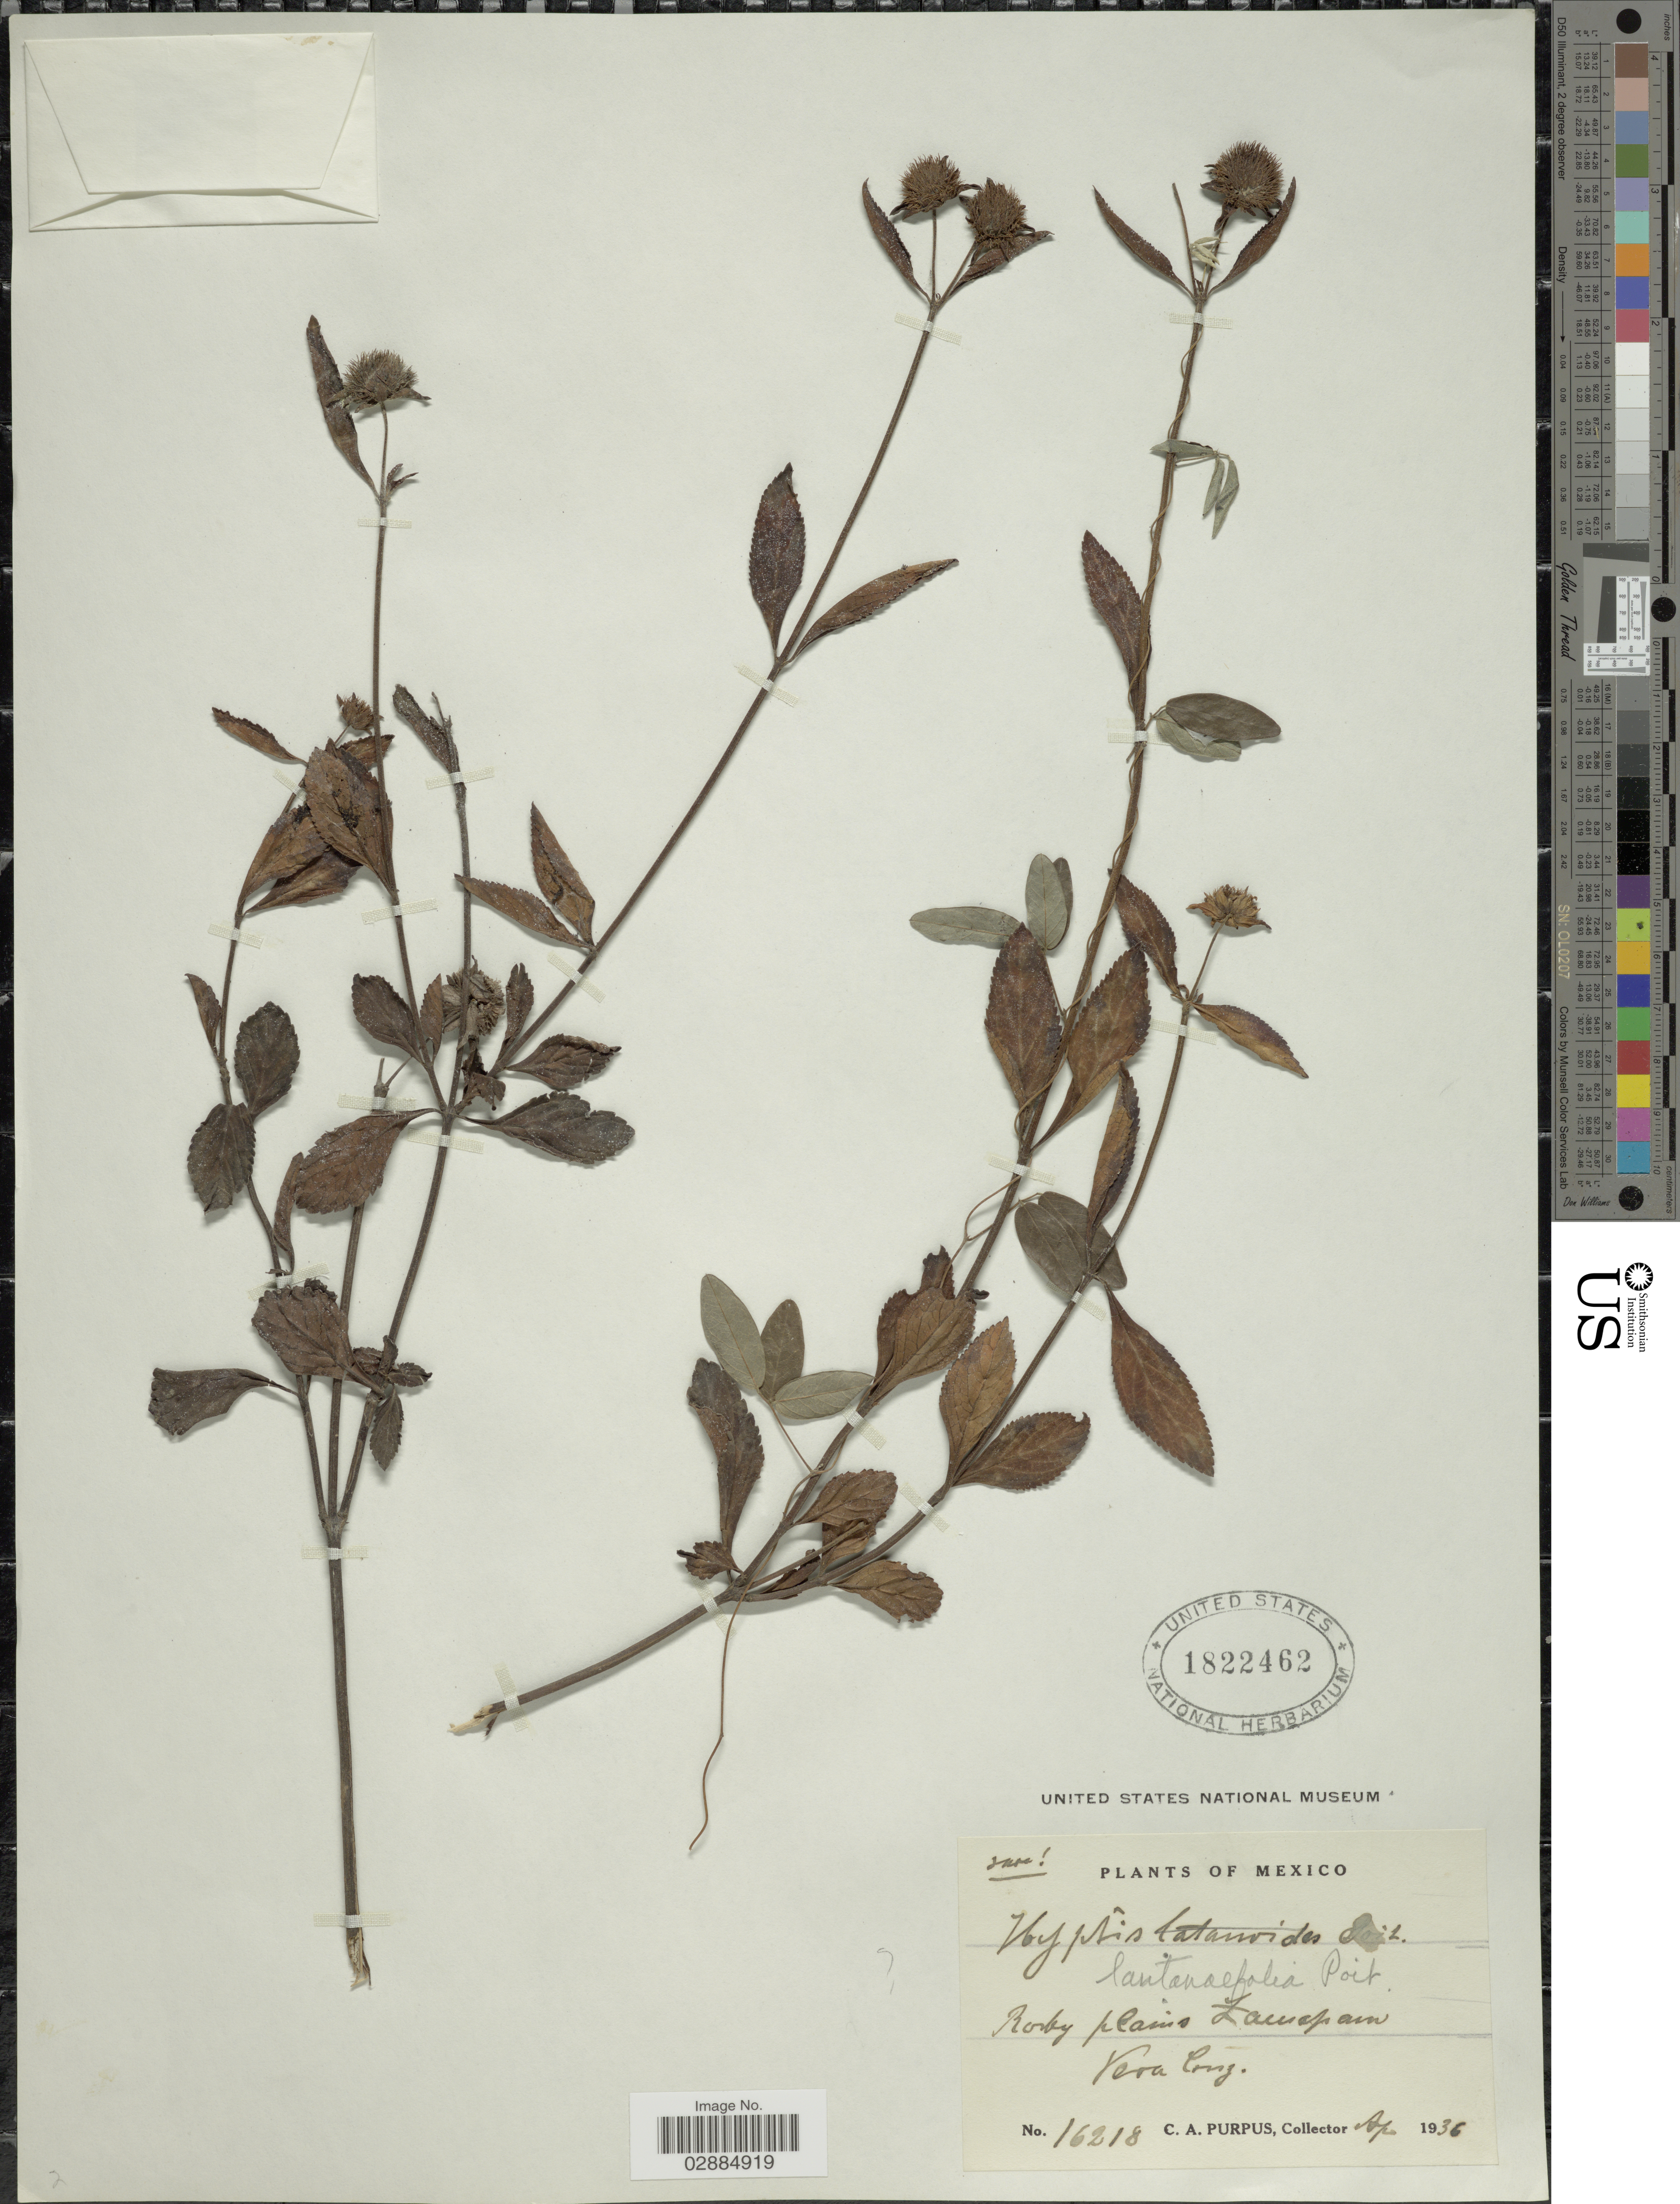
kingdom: Plantae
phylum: Tracheophyta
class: Magnoliopsida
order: Lamiales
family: Lamiaceae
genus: Hyptis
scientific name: Hyptis lantanifolia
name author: Poit.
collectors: C. A. Purpus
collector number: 16218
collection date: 1936-04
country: Mexico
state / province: Veracruz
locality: Rocky plains Zacuapam, Vera Cruz.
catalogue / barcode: US 1822462